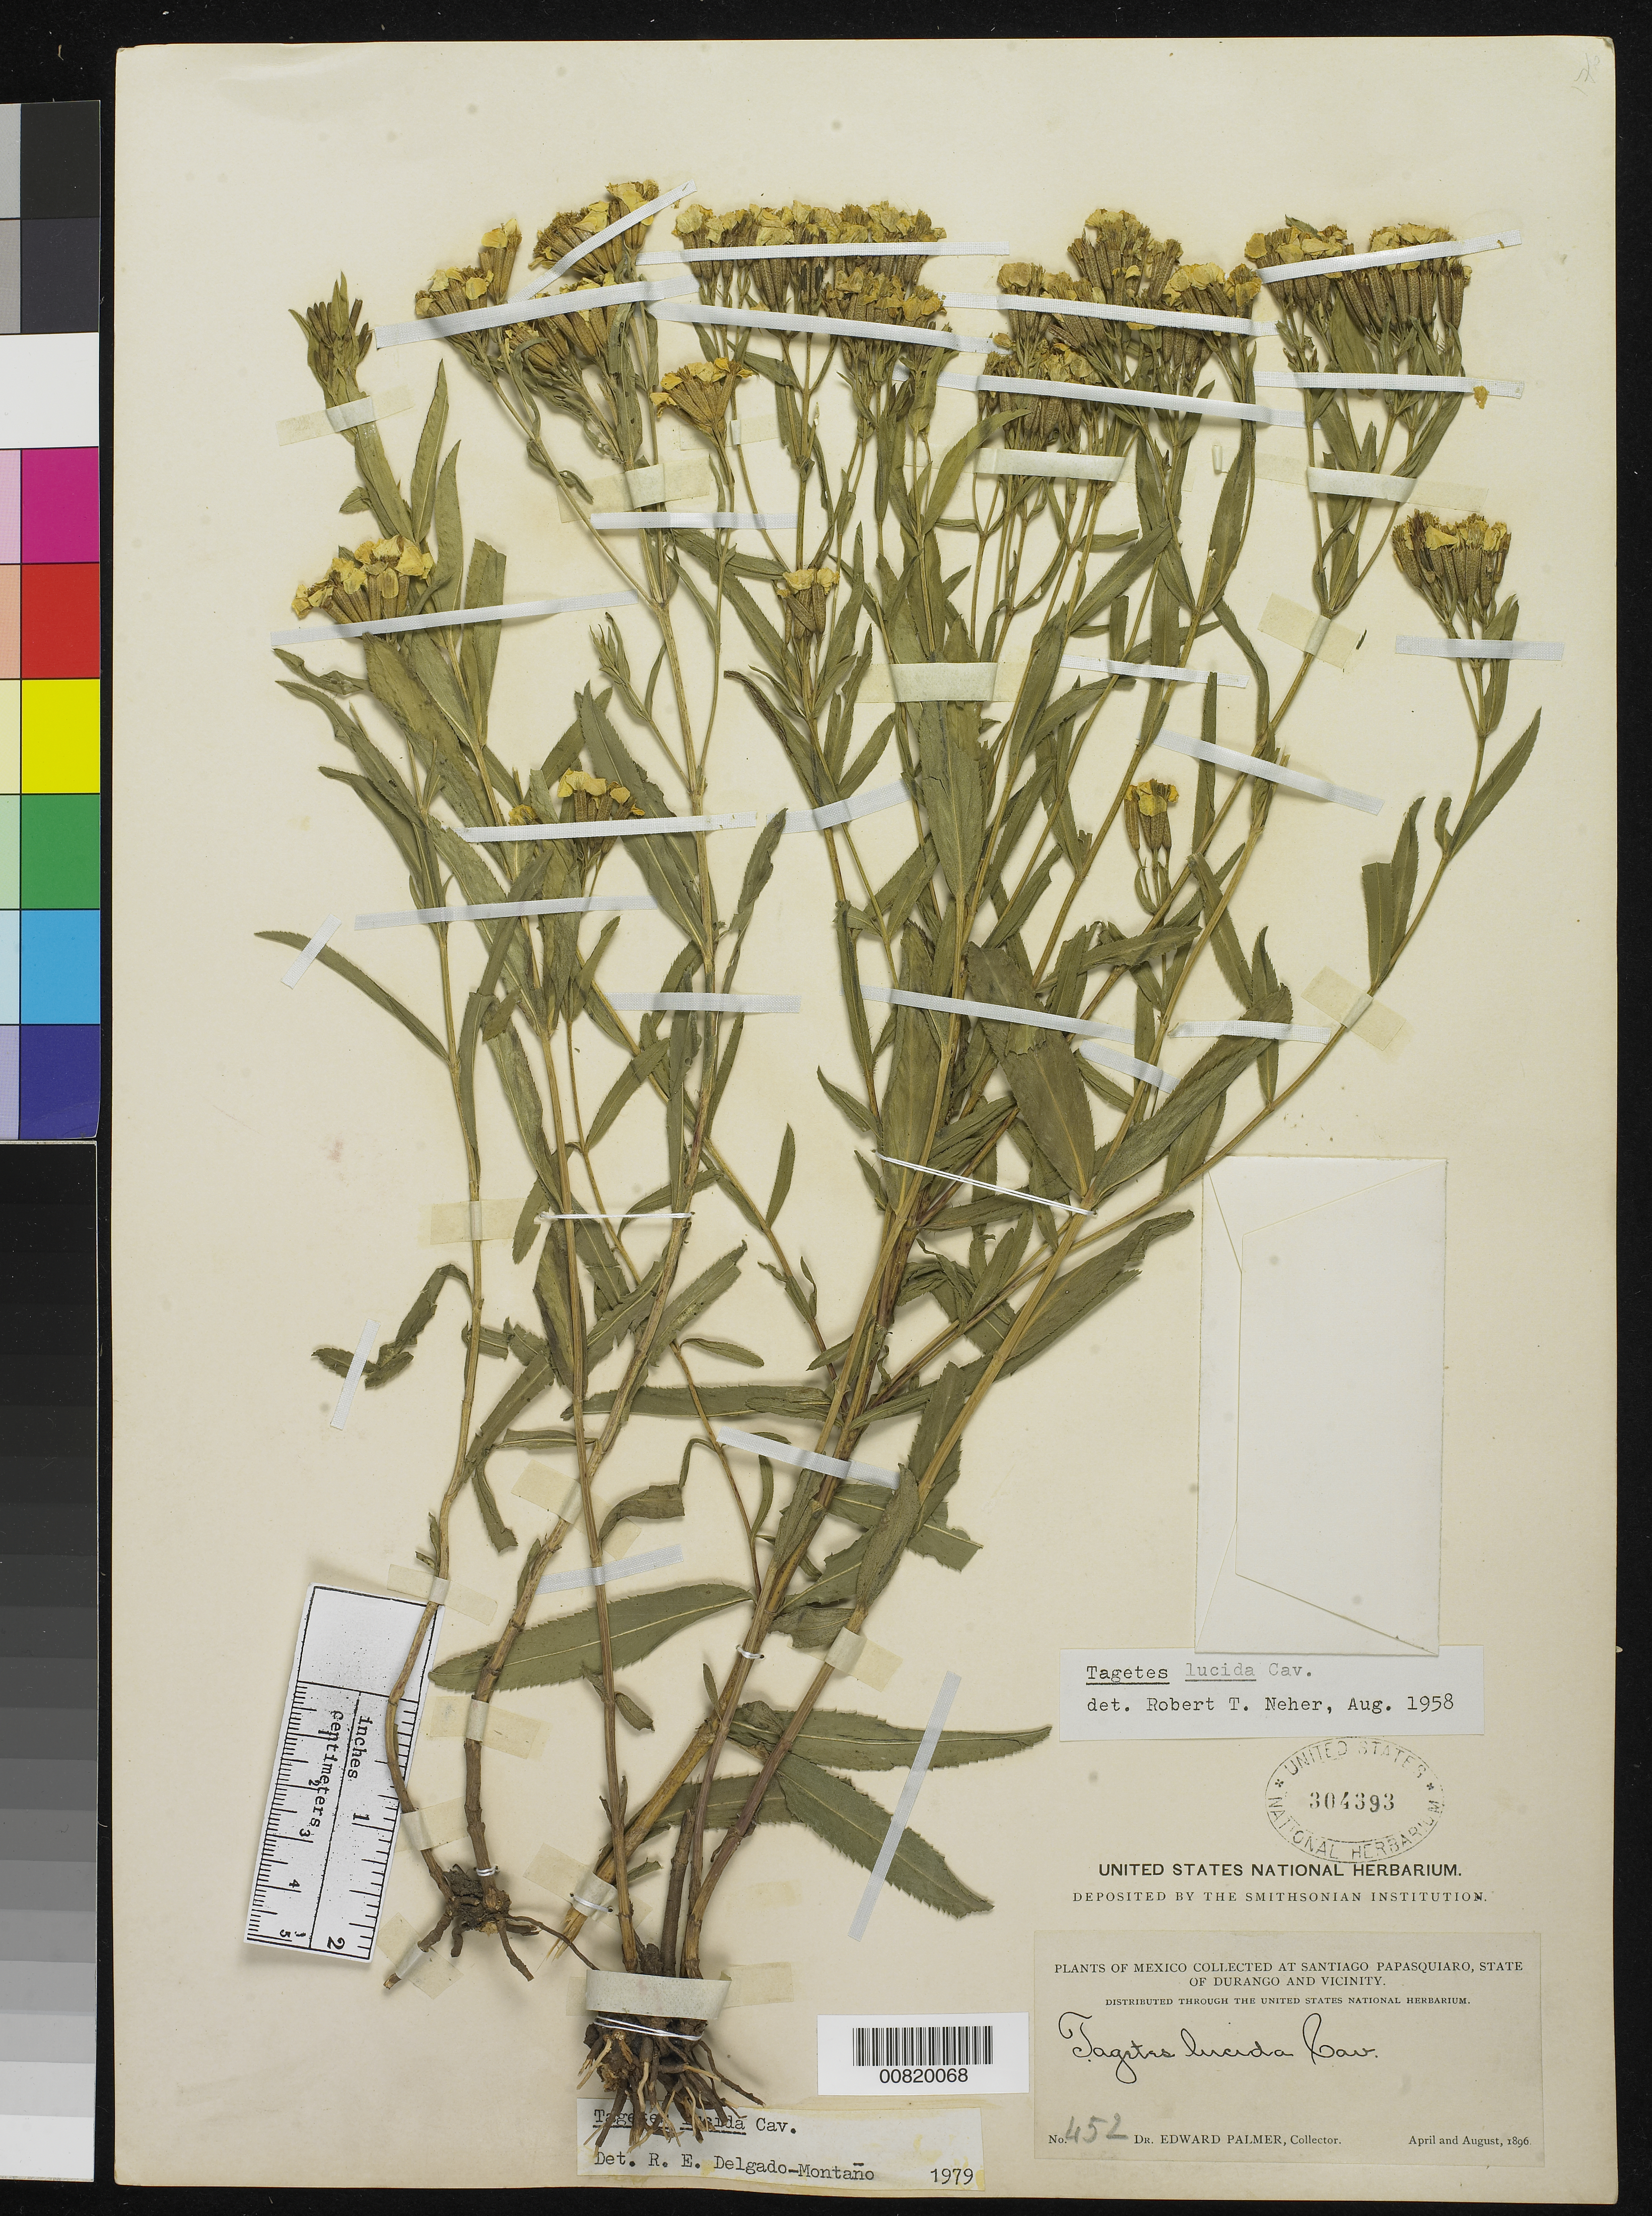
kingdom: Plantae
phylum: Tracheophyta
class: Magnoliopsida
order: Asterales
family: Asteraceae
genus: Tagetes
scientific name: Tagetes lucida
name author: Cav.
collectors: E. Palmer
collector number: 452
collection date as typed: Apr 1896 to -- Aug 1896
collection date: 1896-04/1896-08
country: Mexico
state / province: Durango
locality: Santiago de Papasquiaro, Durango and vicinity.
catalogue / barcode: US 304393